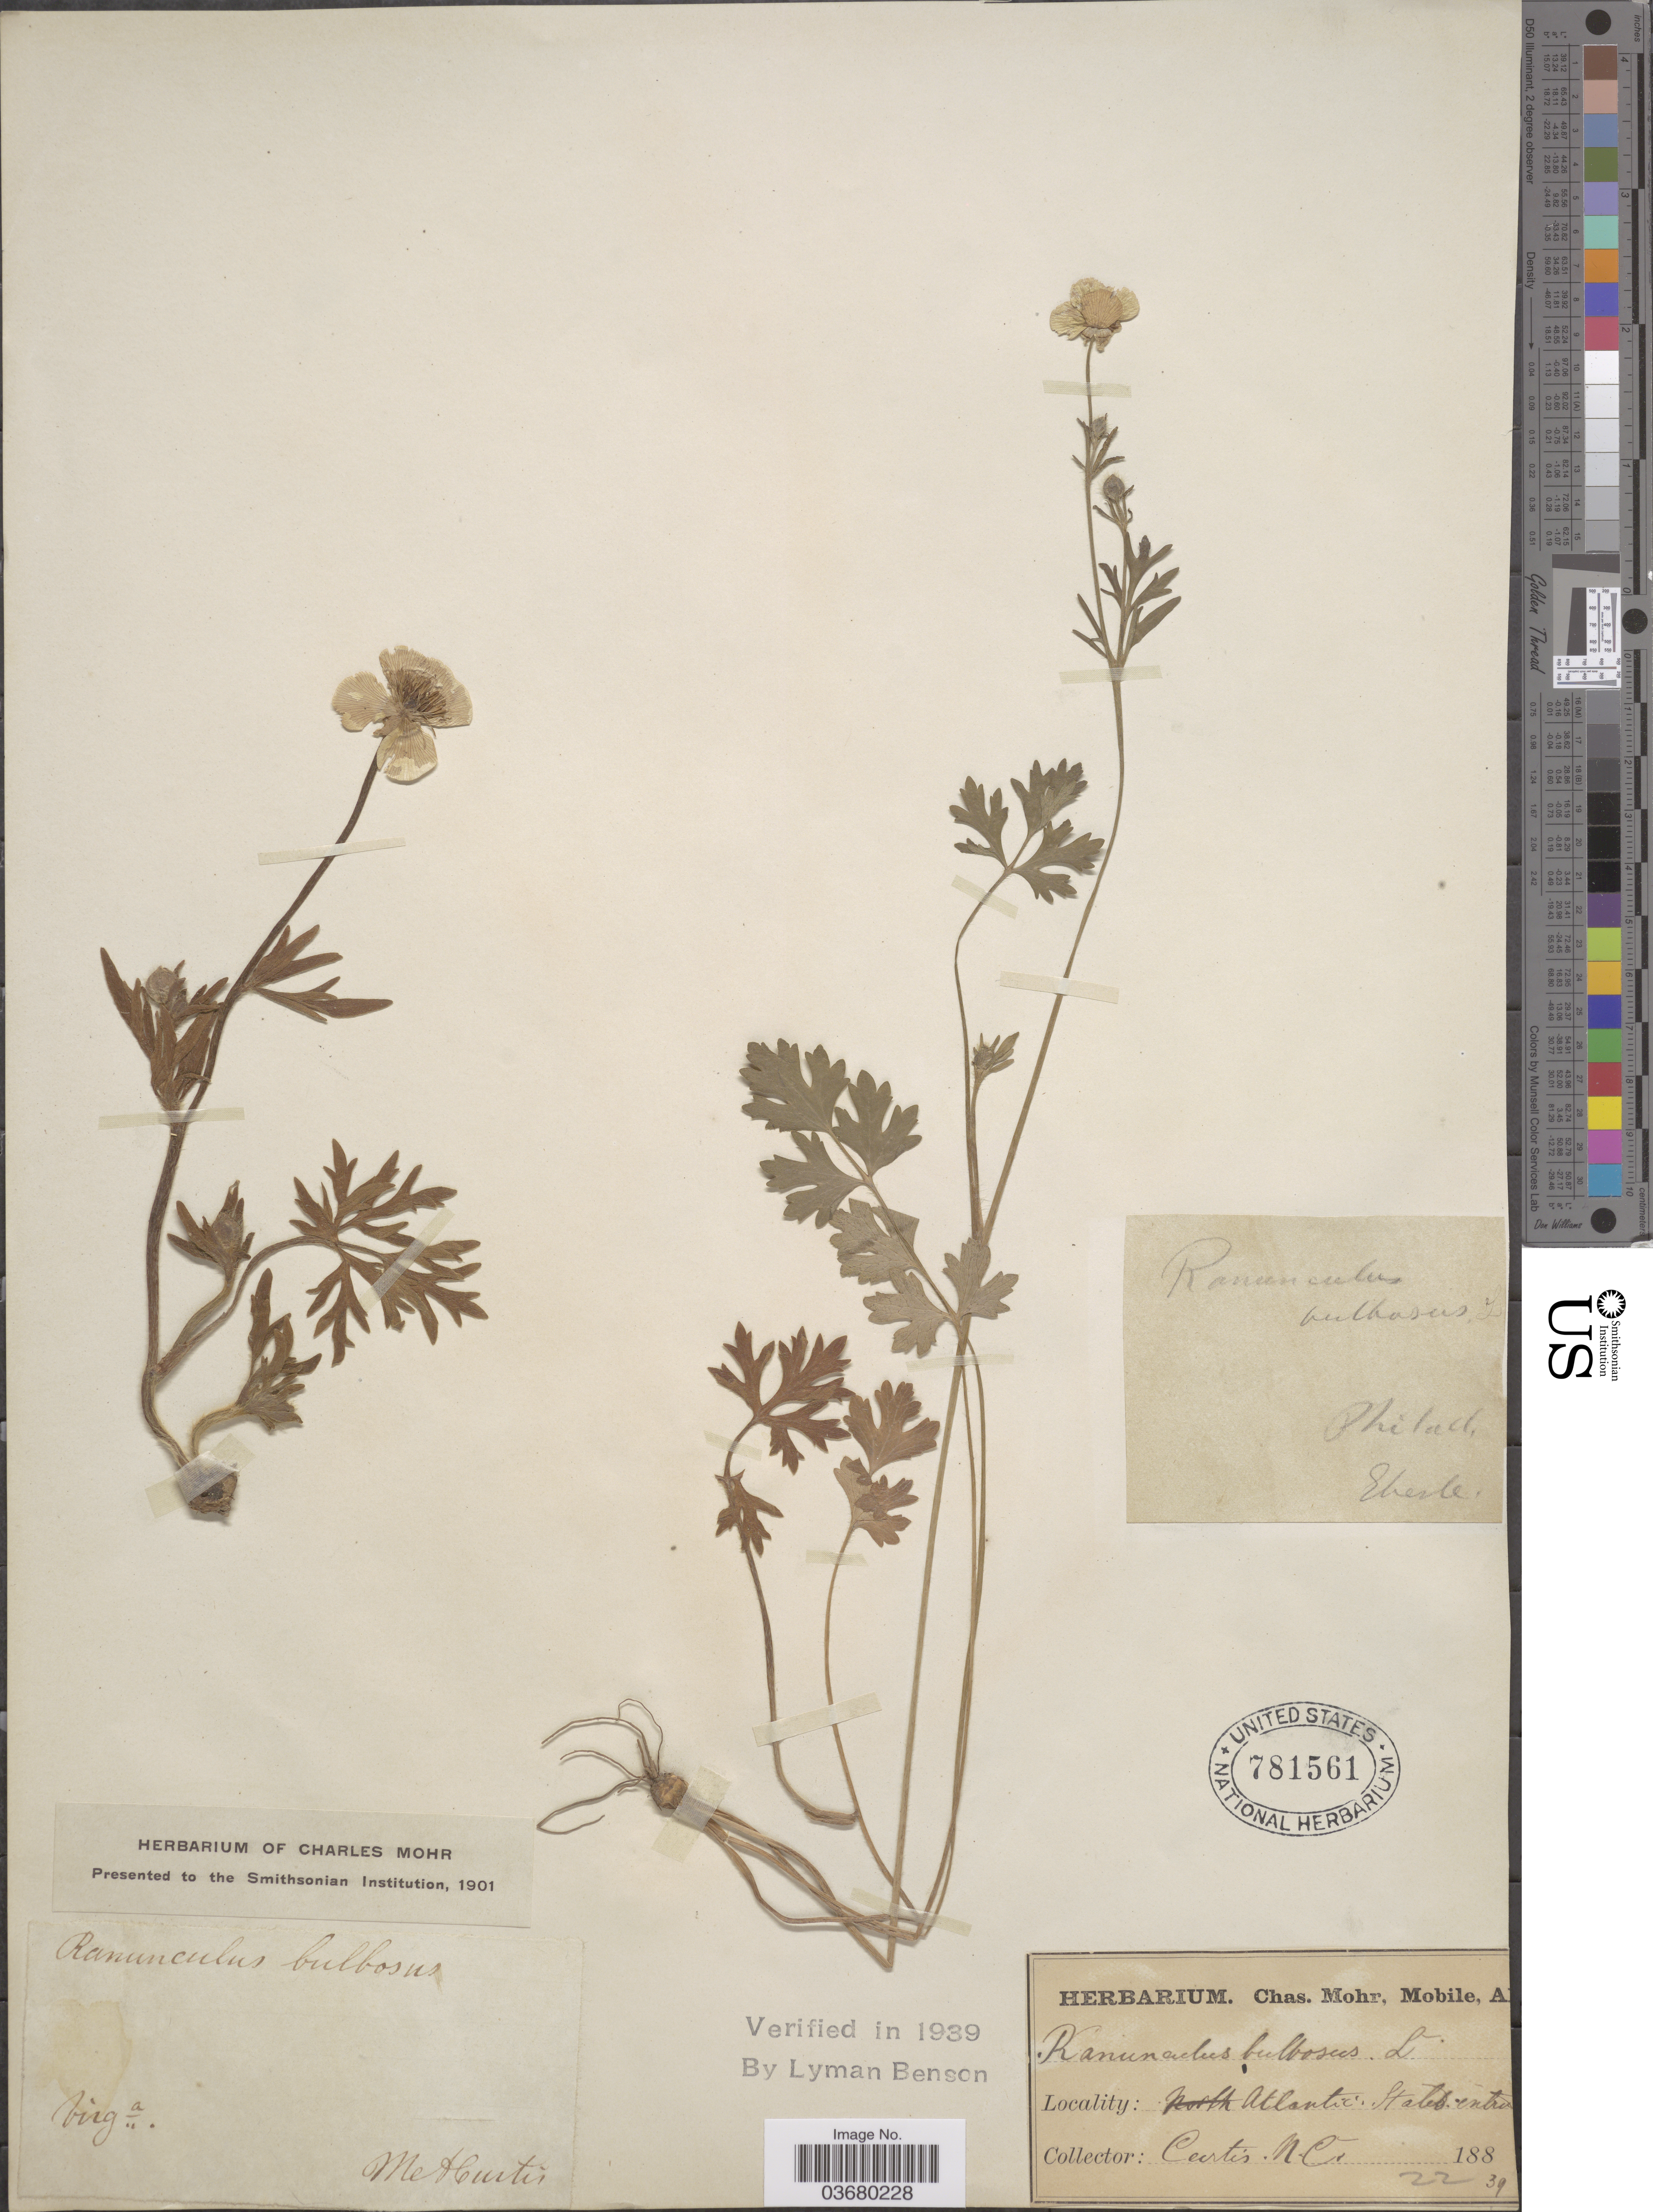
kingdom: Plantae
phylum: Tracheophyta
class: Magnoliopsida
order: Ranunculales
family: Ranunculaceae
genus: Ranunculus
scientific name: Ranunculus bulbosus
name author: L.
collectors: M. A. Curtis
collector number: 2239?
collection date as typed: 188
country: United States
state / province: Virginia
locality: Philad.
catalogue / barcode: US 781561